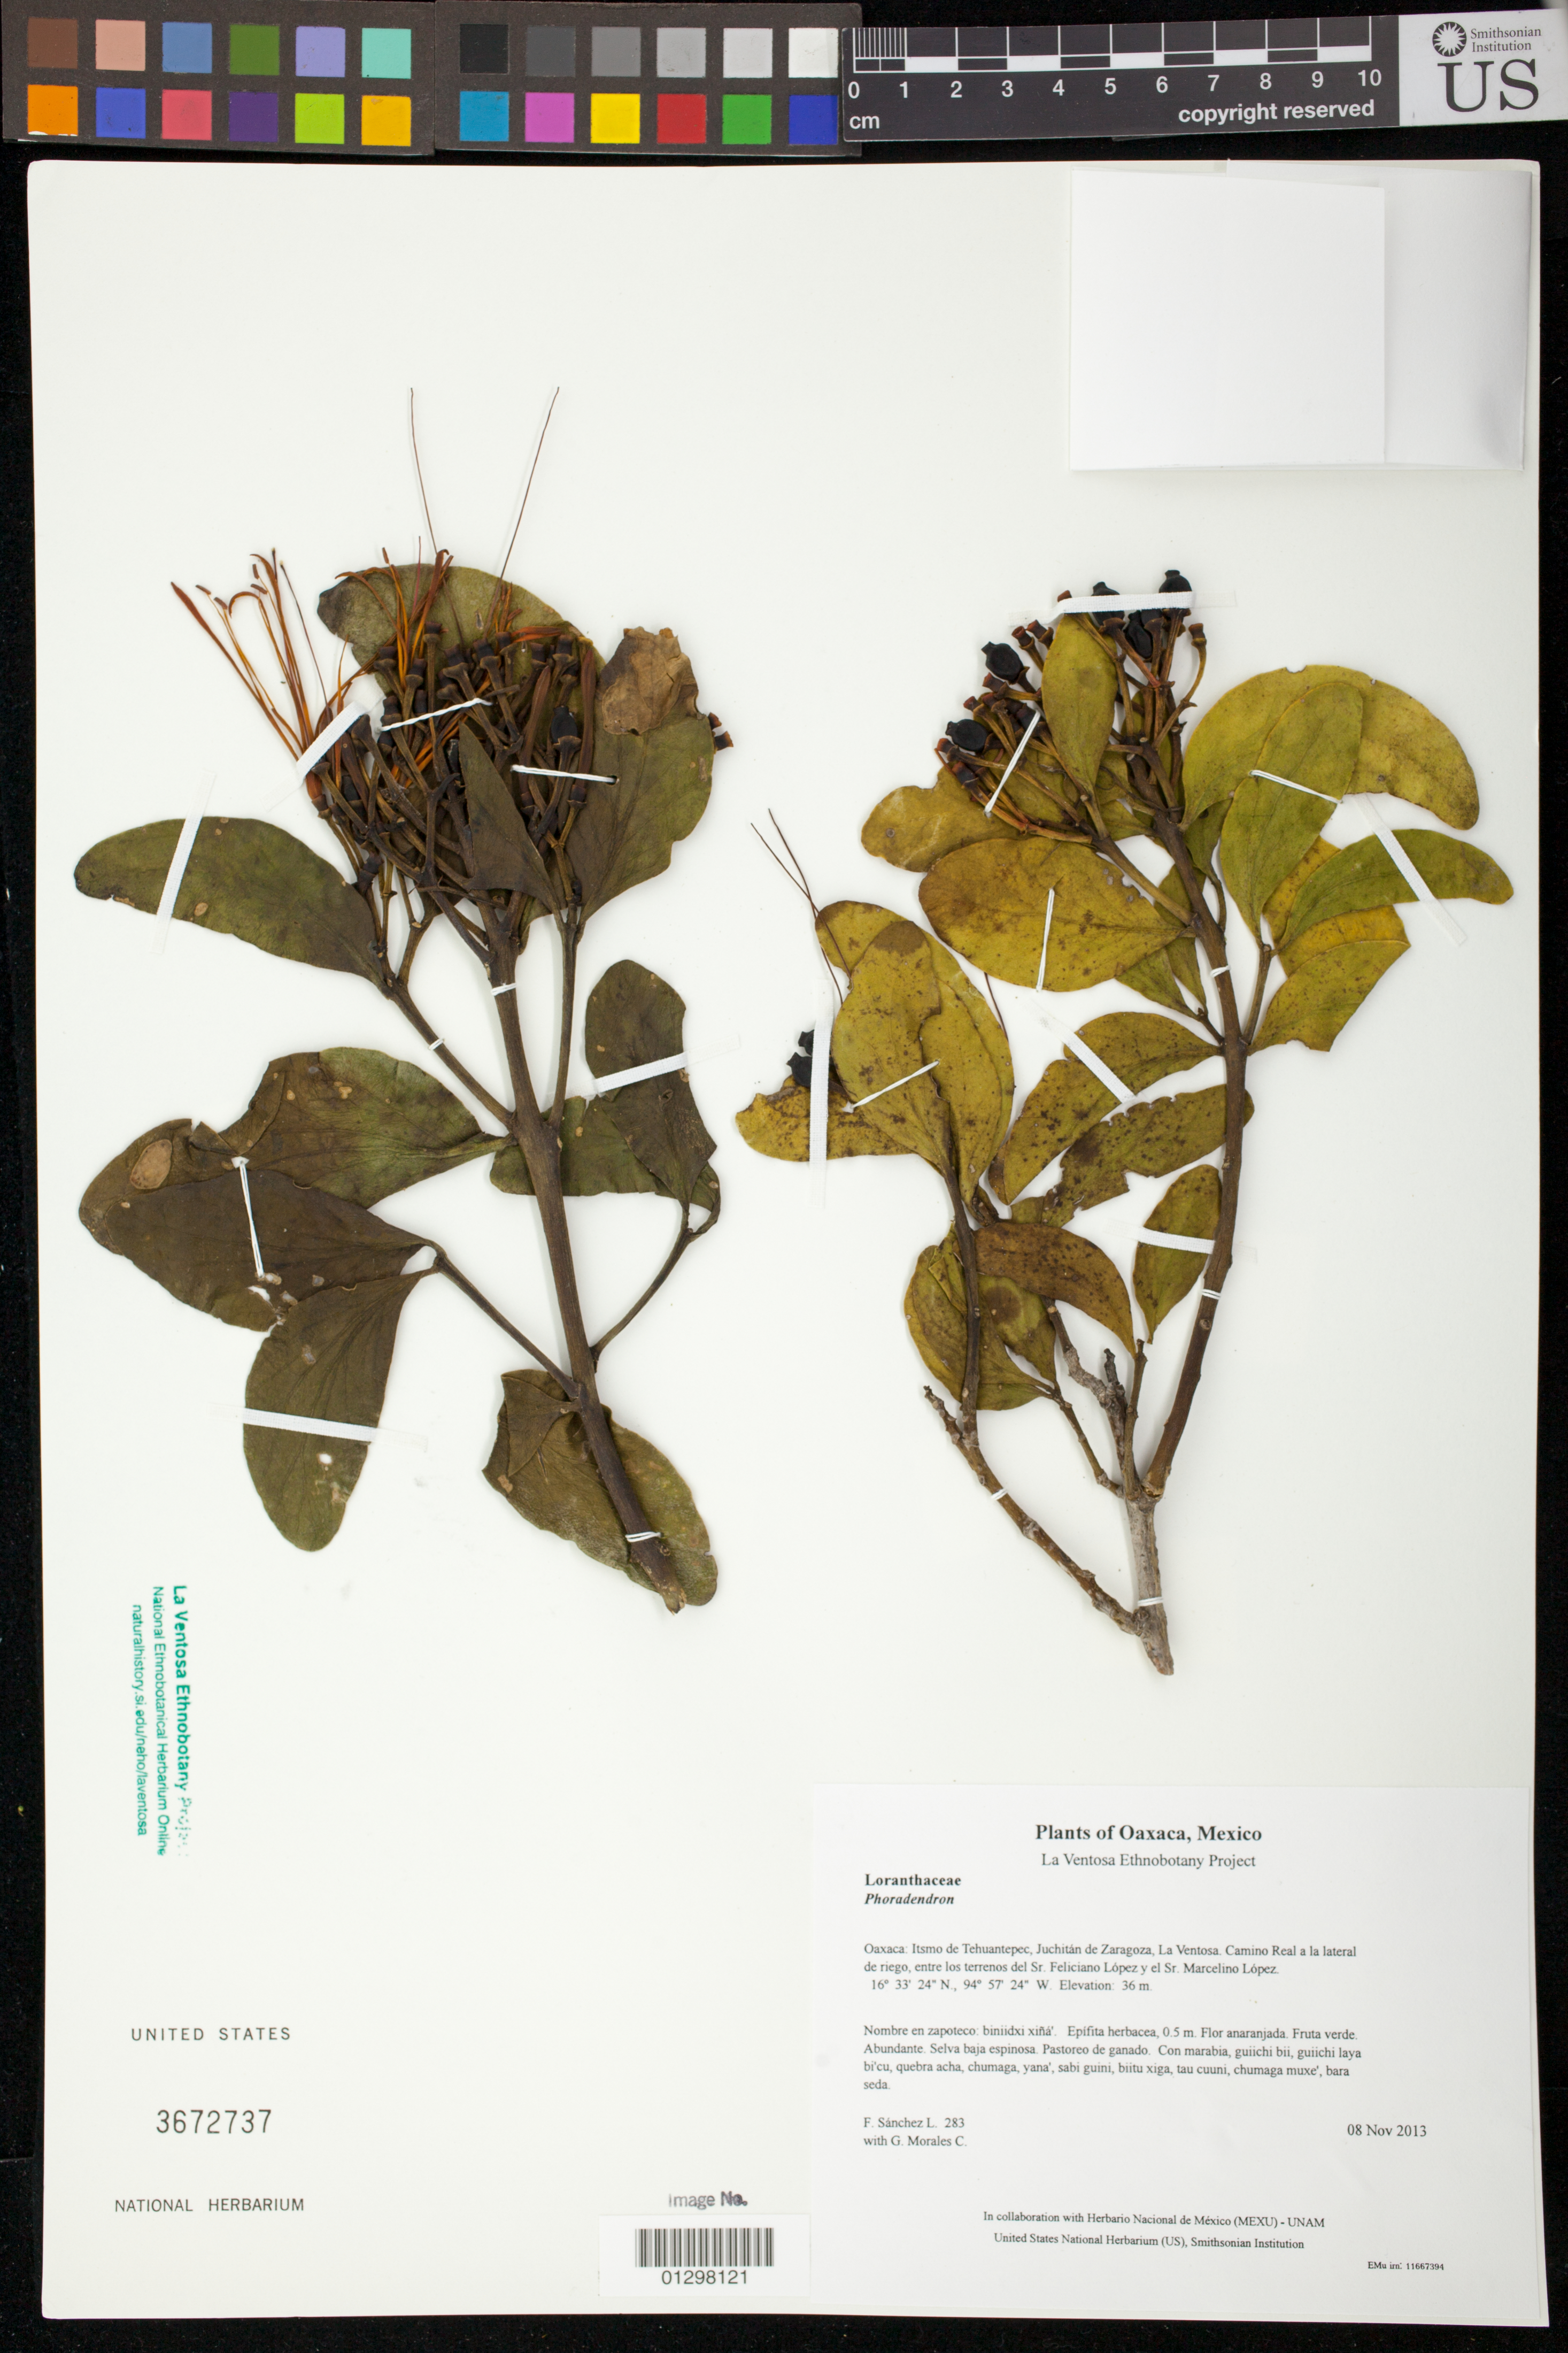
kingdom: Plantae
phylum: Tracheophyta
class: Magnoliopsida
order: Santalales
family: Loranthaceae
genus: Psittacanthus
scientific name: Psittacanthus calyculatus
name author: (DC.) G. Don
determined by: Lot, Emily J.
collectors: F. Sánchez L. & G. Morales C.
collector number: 283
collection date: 2013-11-08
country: Mexico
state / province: Oaxaca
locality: Itsmo de Tehuantepec, Juchitán de Zaragoza, La Ventosa. Camino Real a la lateral de riego, entre los terrenos del Sr. Feliciano López y el Sr. Marcelino López.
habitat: Selva baja espinosa. Pastoreo de ganado.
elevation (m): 36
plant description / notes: JEBOT, MEXU, SERO, US; Yaga bandaga. 0.5 m. Guie' biguitu. Cuaananaxhi naga'. Stale.; parasito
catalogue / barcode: US 3672737